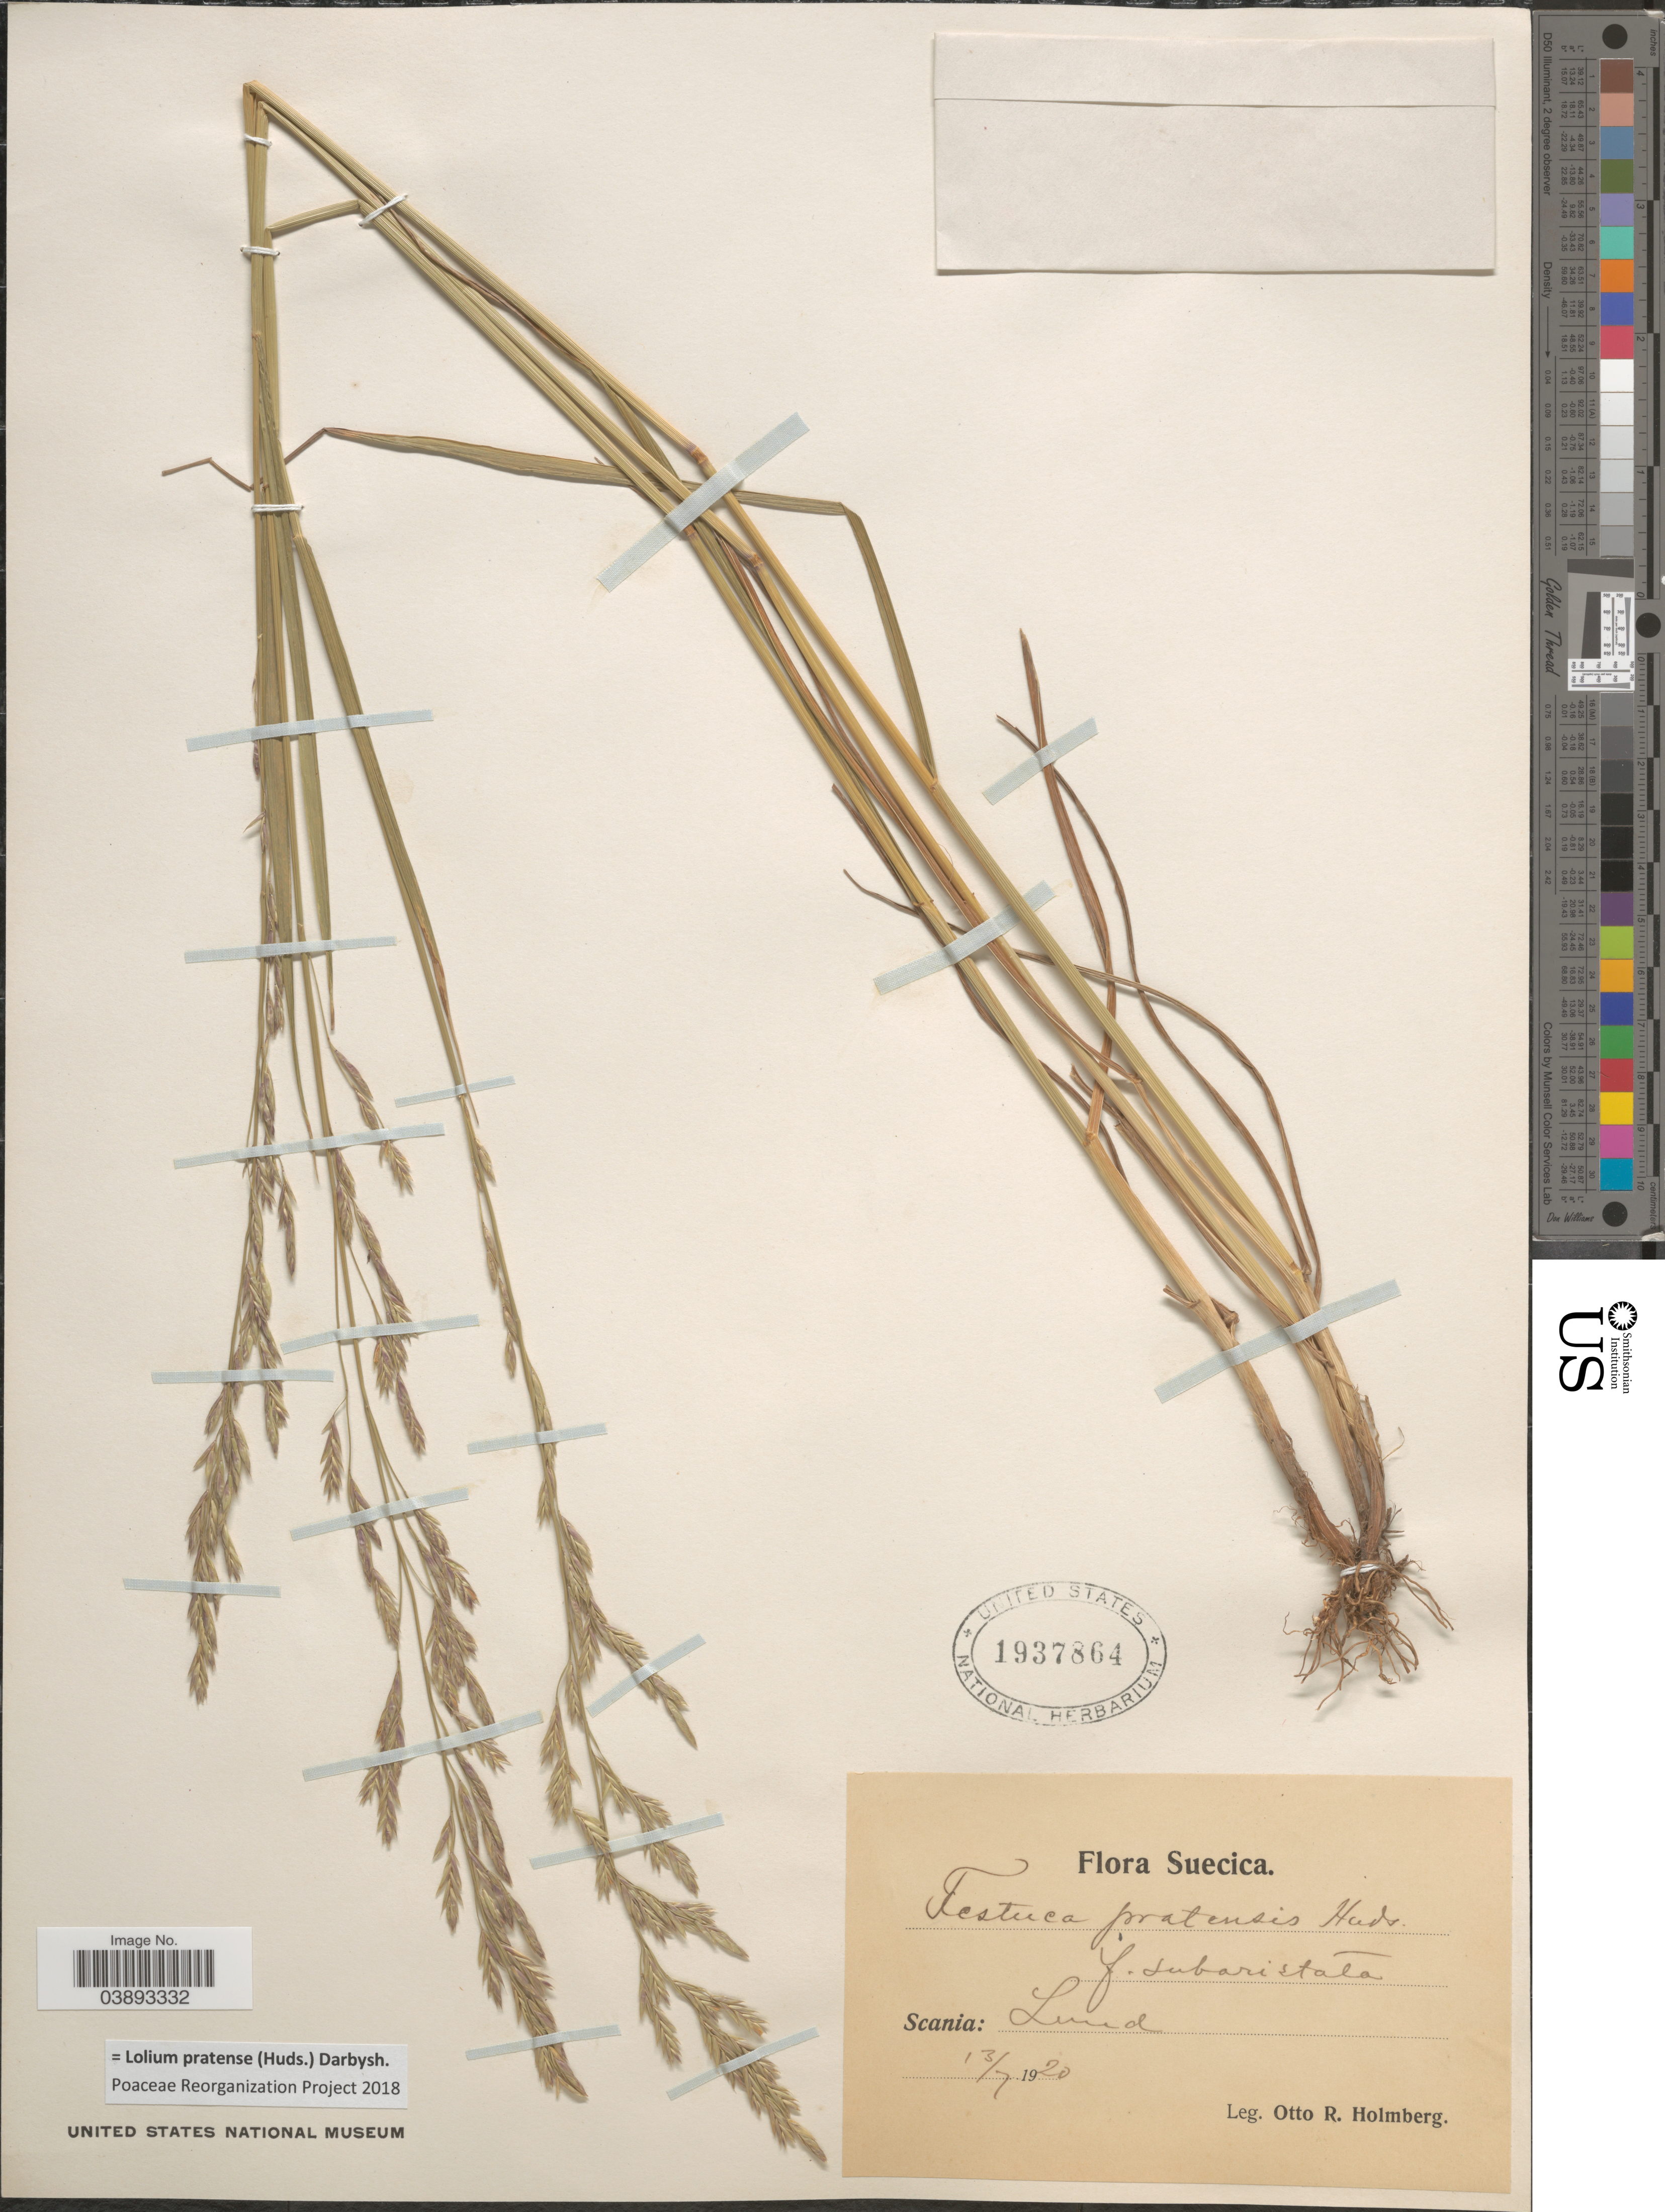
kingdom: Plantae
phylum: Tracheophyta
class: Liliopsida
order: Poales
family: Poaceae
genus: Lolium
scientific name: Lolium pratense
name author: (Huds.) Darbysh.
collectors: O. Holmberg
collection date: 1920-07-13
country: Sweden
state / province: Skåne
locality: Suecica. Scania: Lund.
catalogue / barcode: US 1937864